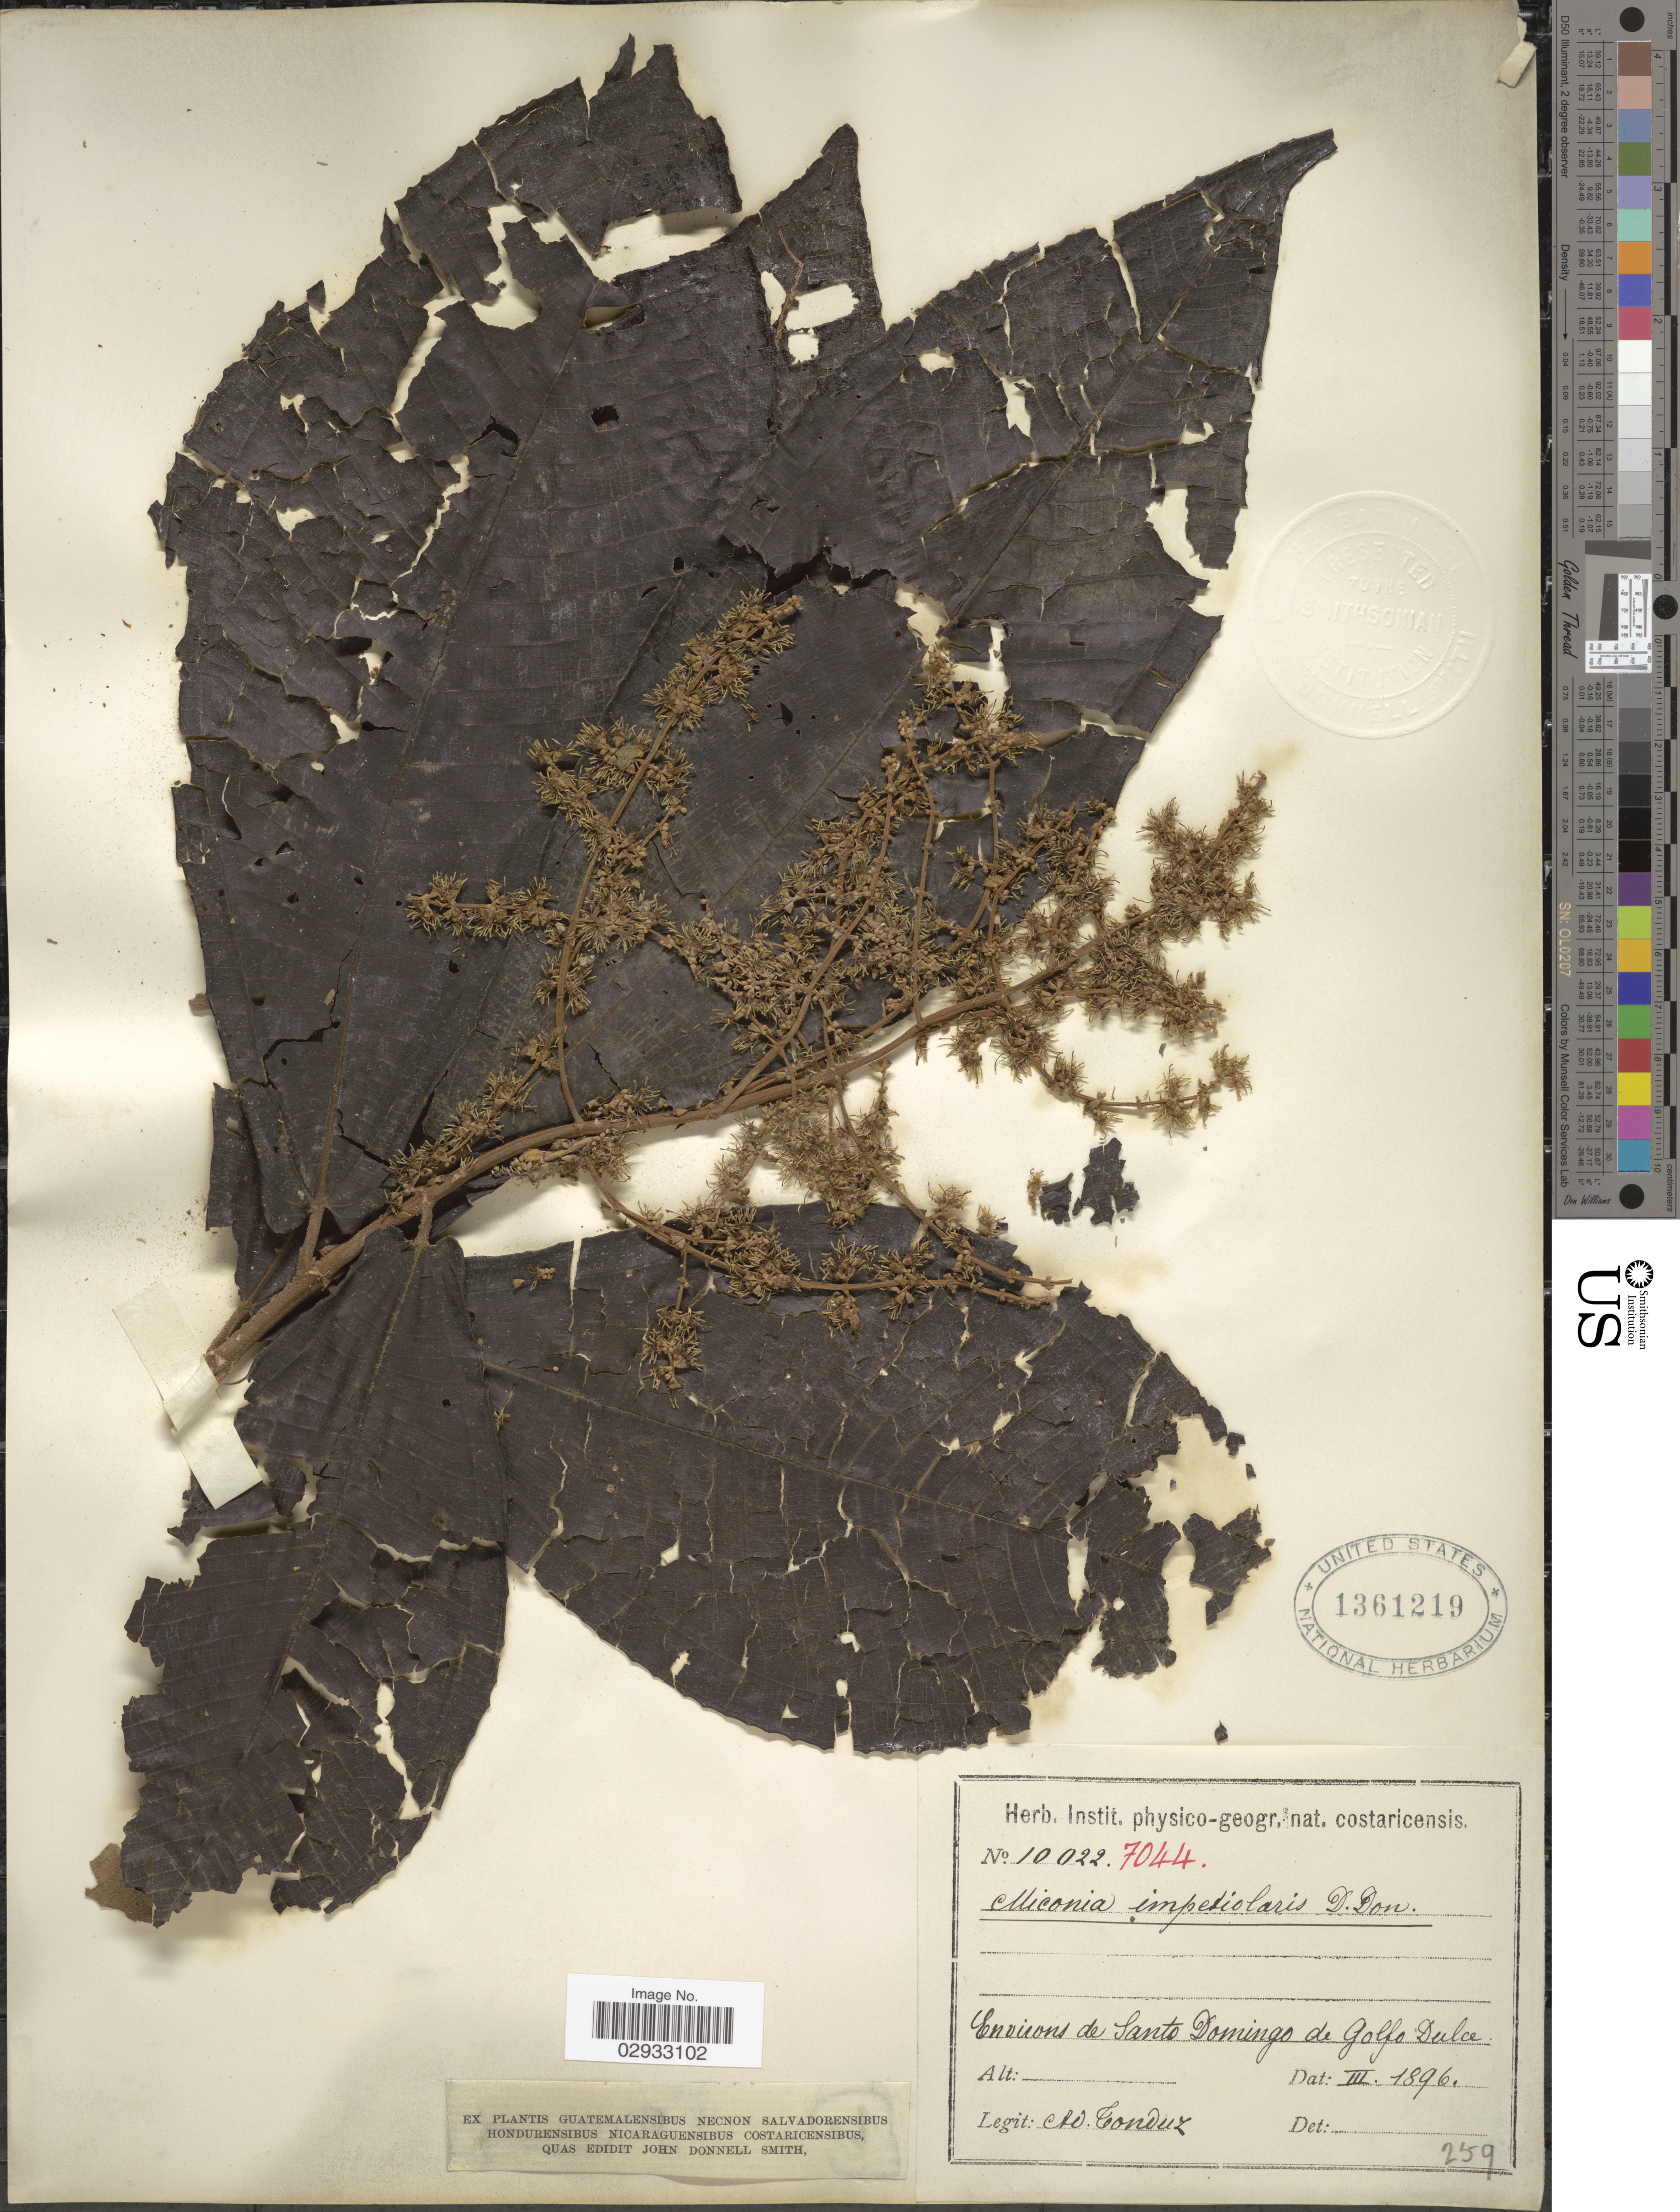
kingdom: Plantae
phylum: Tracheophyta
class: Magnoliopsida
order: Myrtales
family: Melastomataceae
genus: Miconia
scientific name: Miconia impetiolaris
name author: (Sw.) D. Don ex DC.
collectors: A. Tonduz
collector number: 10022/7044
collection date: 1896-03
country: Costa Rica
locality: Environs de Santo Domingo de Golfo Dulce.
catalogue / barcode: US 1361219